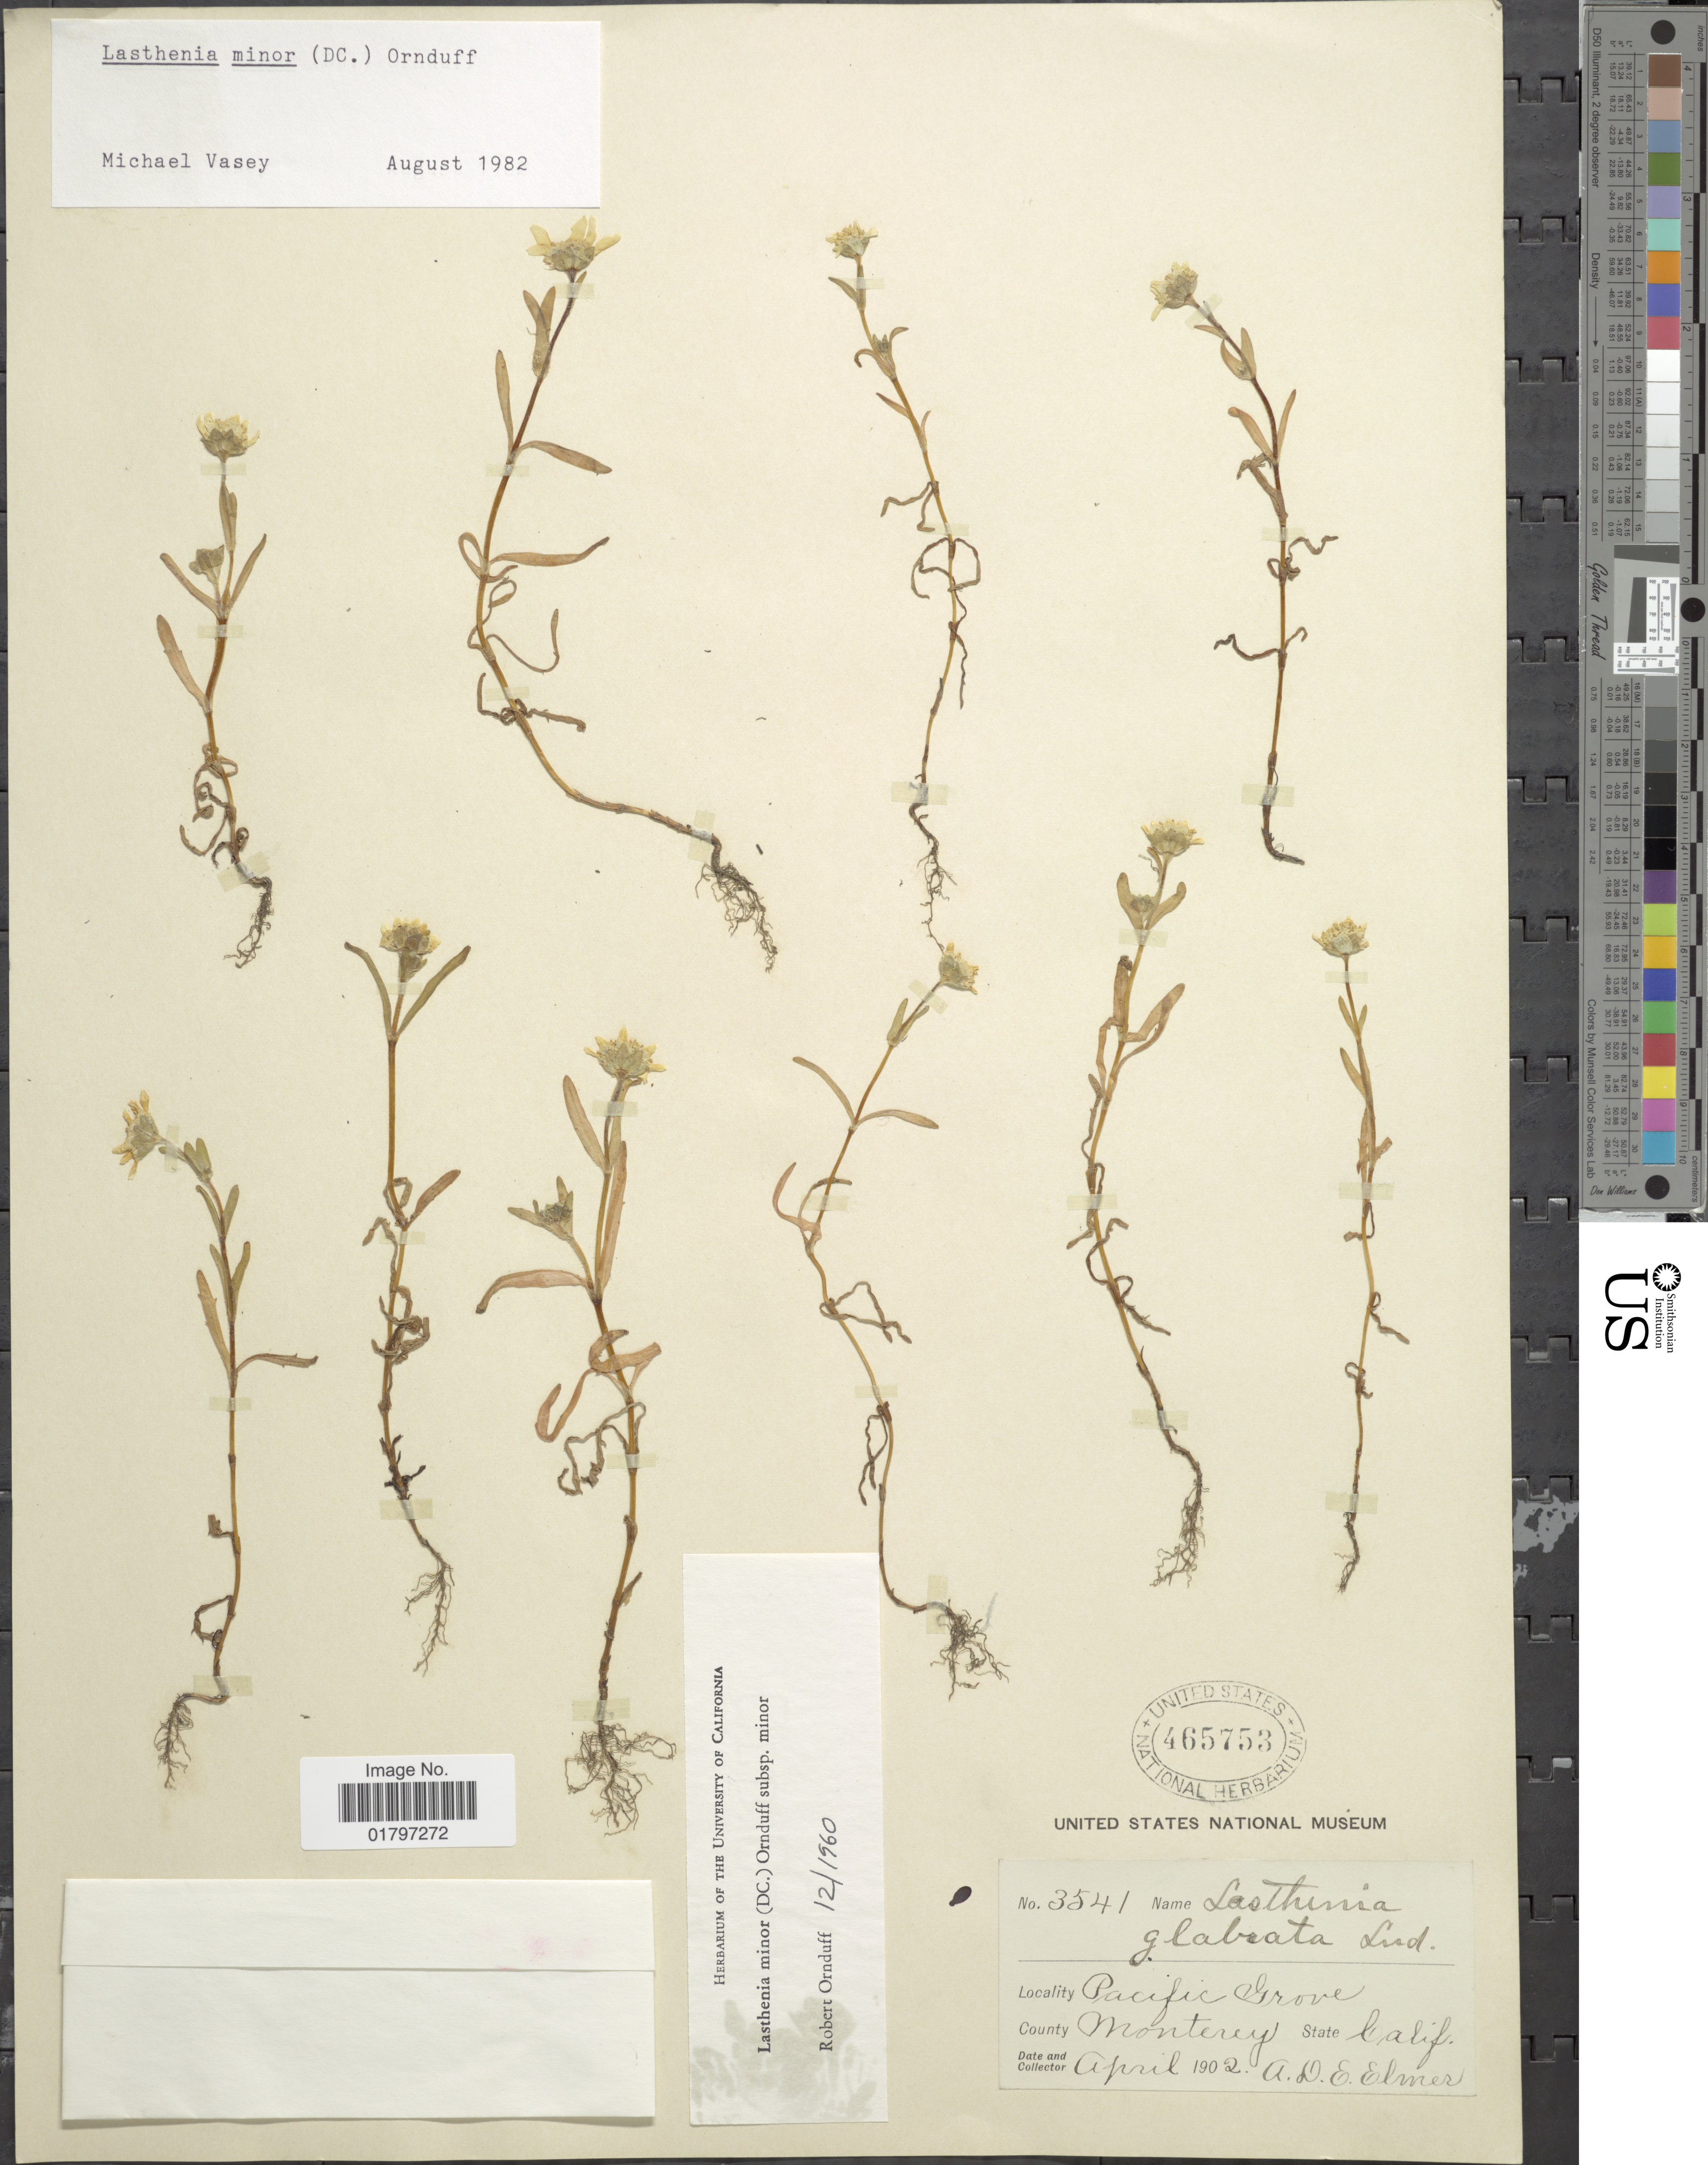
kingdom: Plantae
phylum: Tracheophyta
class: Magnoliopsida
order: Asterales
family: Asteraceae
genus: Lasthenia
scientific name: Lasthenia minor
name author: (DC.) Ornduff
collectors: A. D. E. Elmer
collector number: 3541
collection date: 1902-04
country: United States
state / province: California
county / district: Monterey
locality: Pacific Grove. County Monterey. State Calif.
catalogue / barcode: US 465753